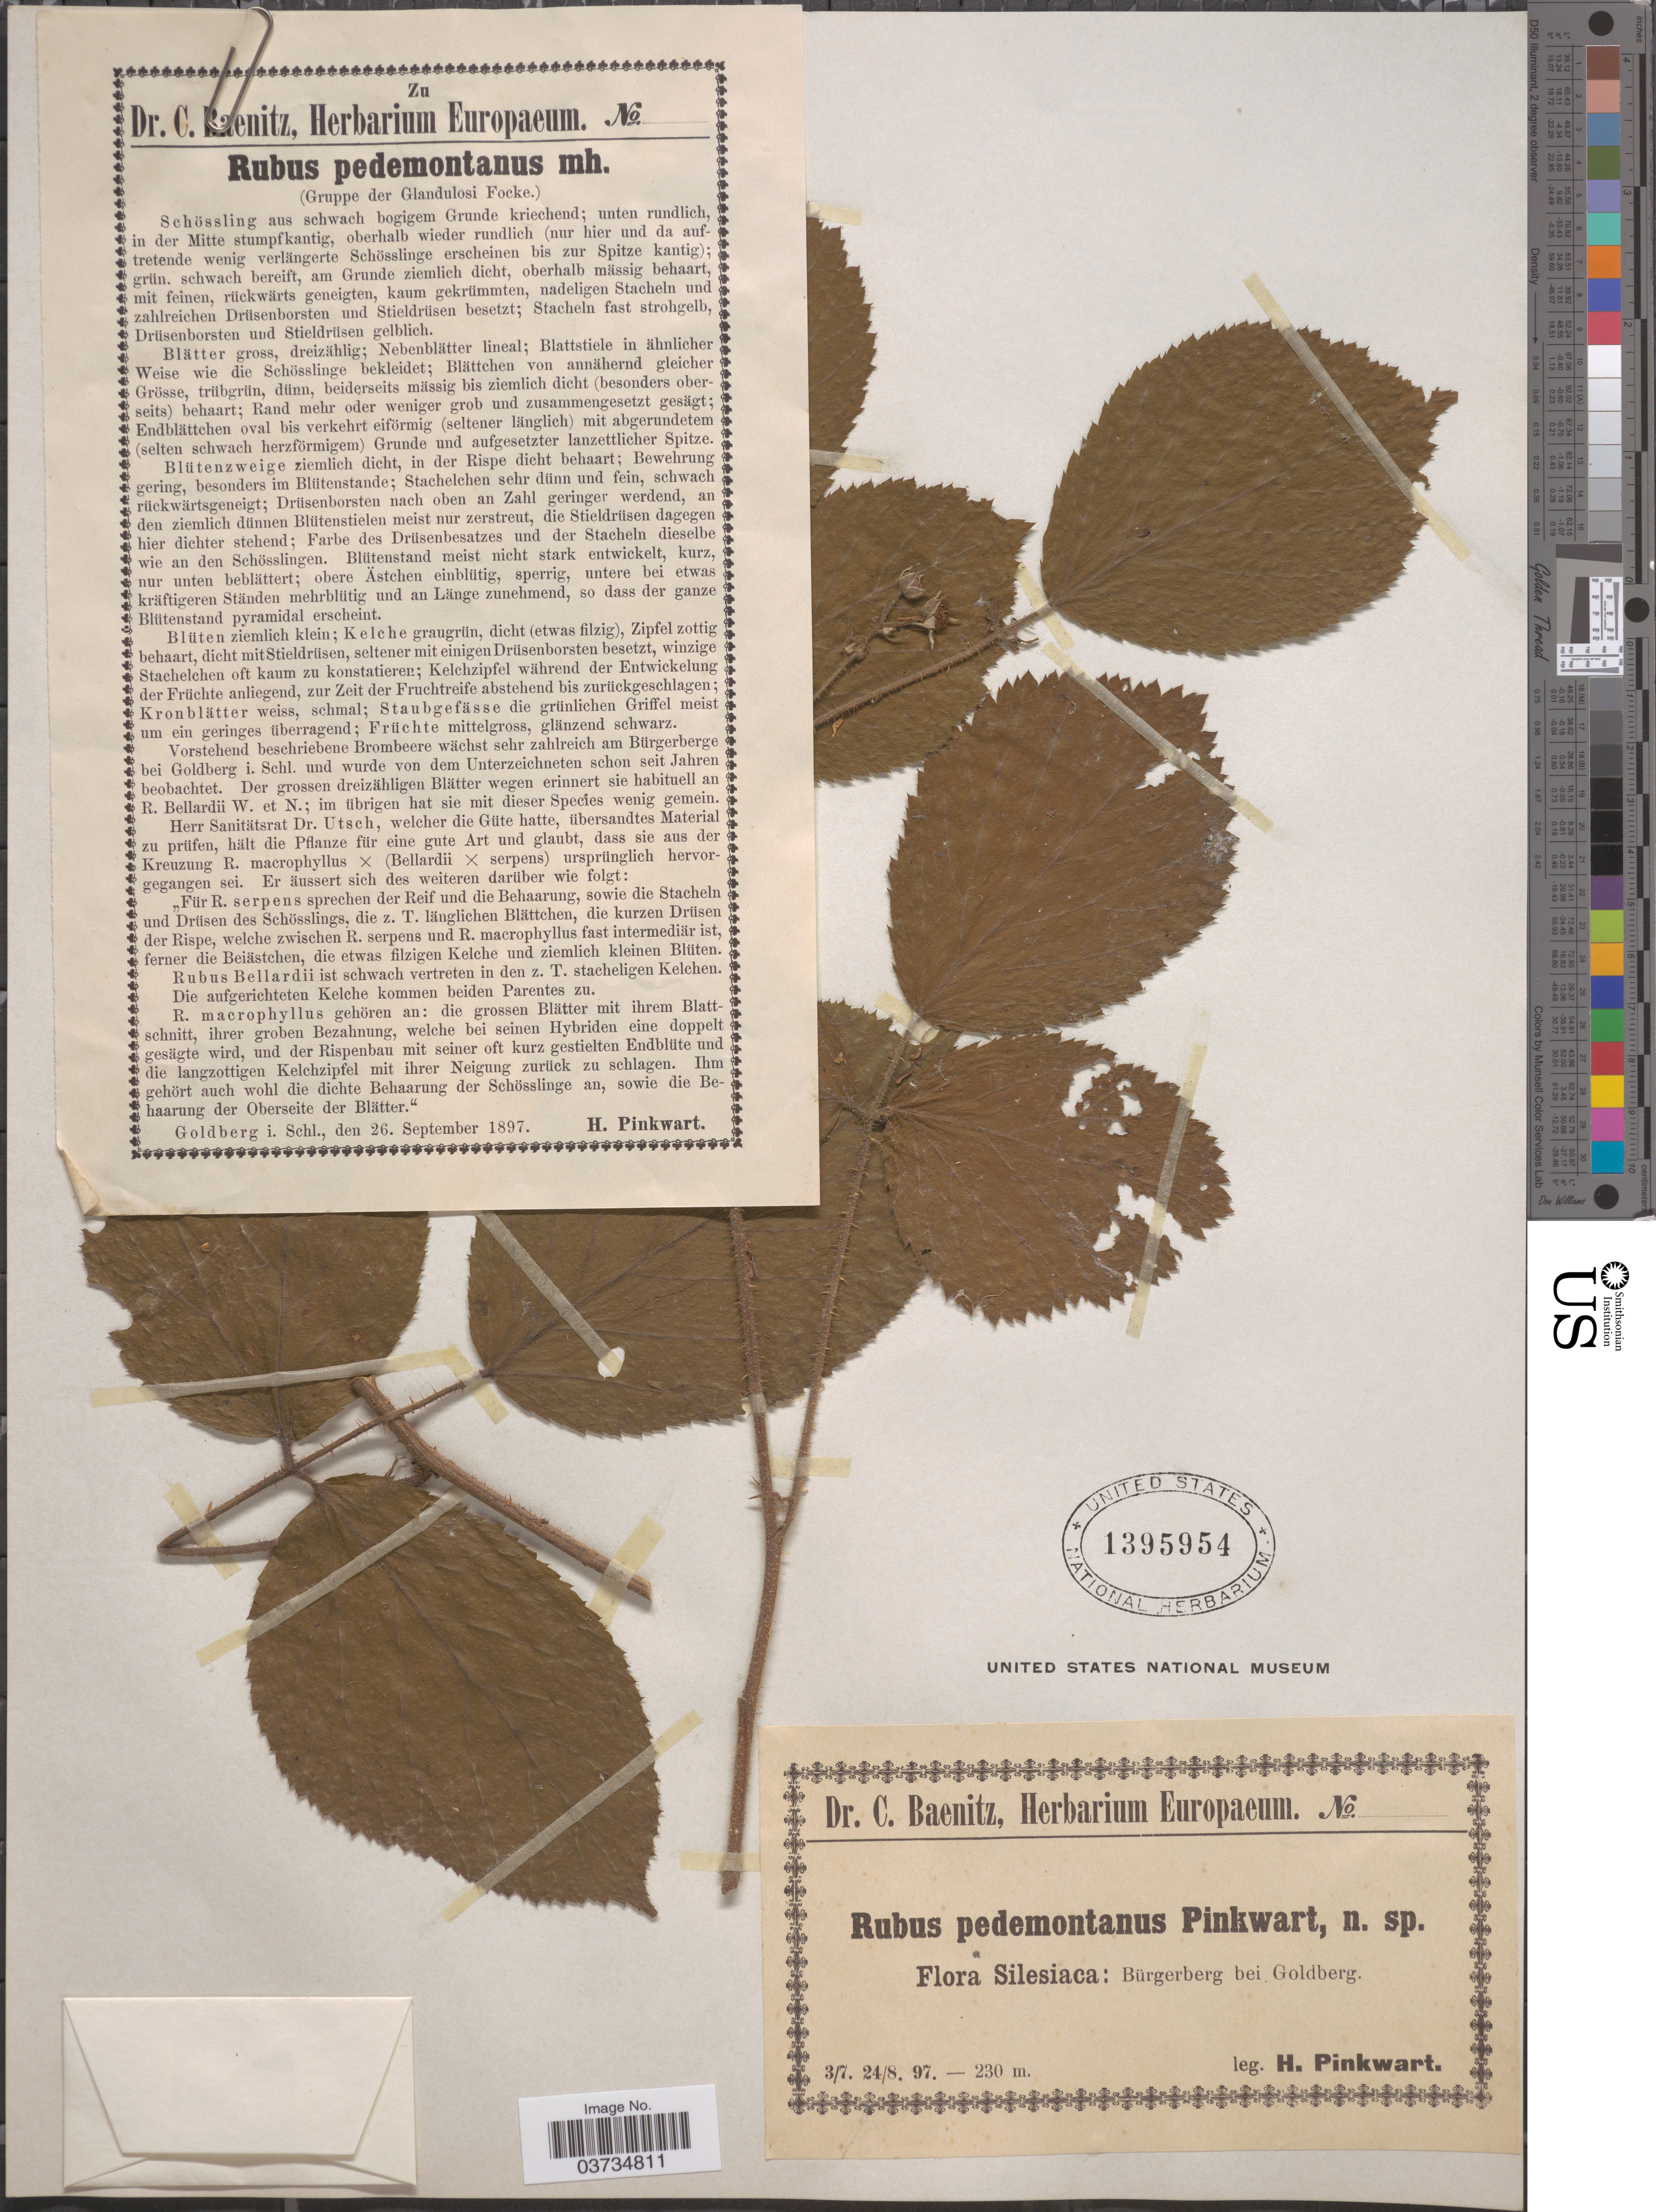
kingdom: Plantae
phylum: Tracheophyta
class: Magnoliopsida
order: Rosales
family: Rosaceae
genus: Rubus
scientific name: Rubus pedemontanus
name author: Pinkw.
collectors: H. Pinkwart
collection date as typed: Transcribed d/m/y: 3/7/97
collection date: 1897-09-26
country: Poland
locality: Silesiaca: Bürgerberg bei Goldberg. Goldberg i. Schl.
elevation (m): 230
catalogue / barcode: US 1395954